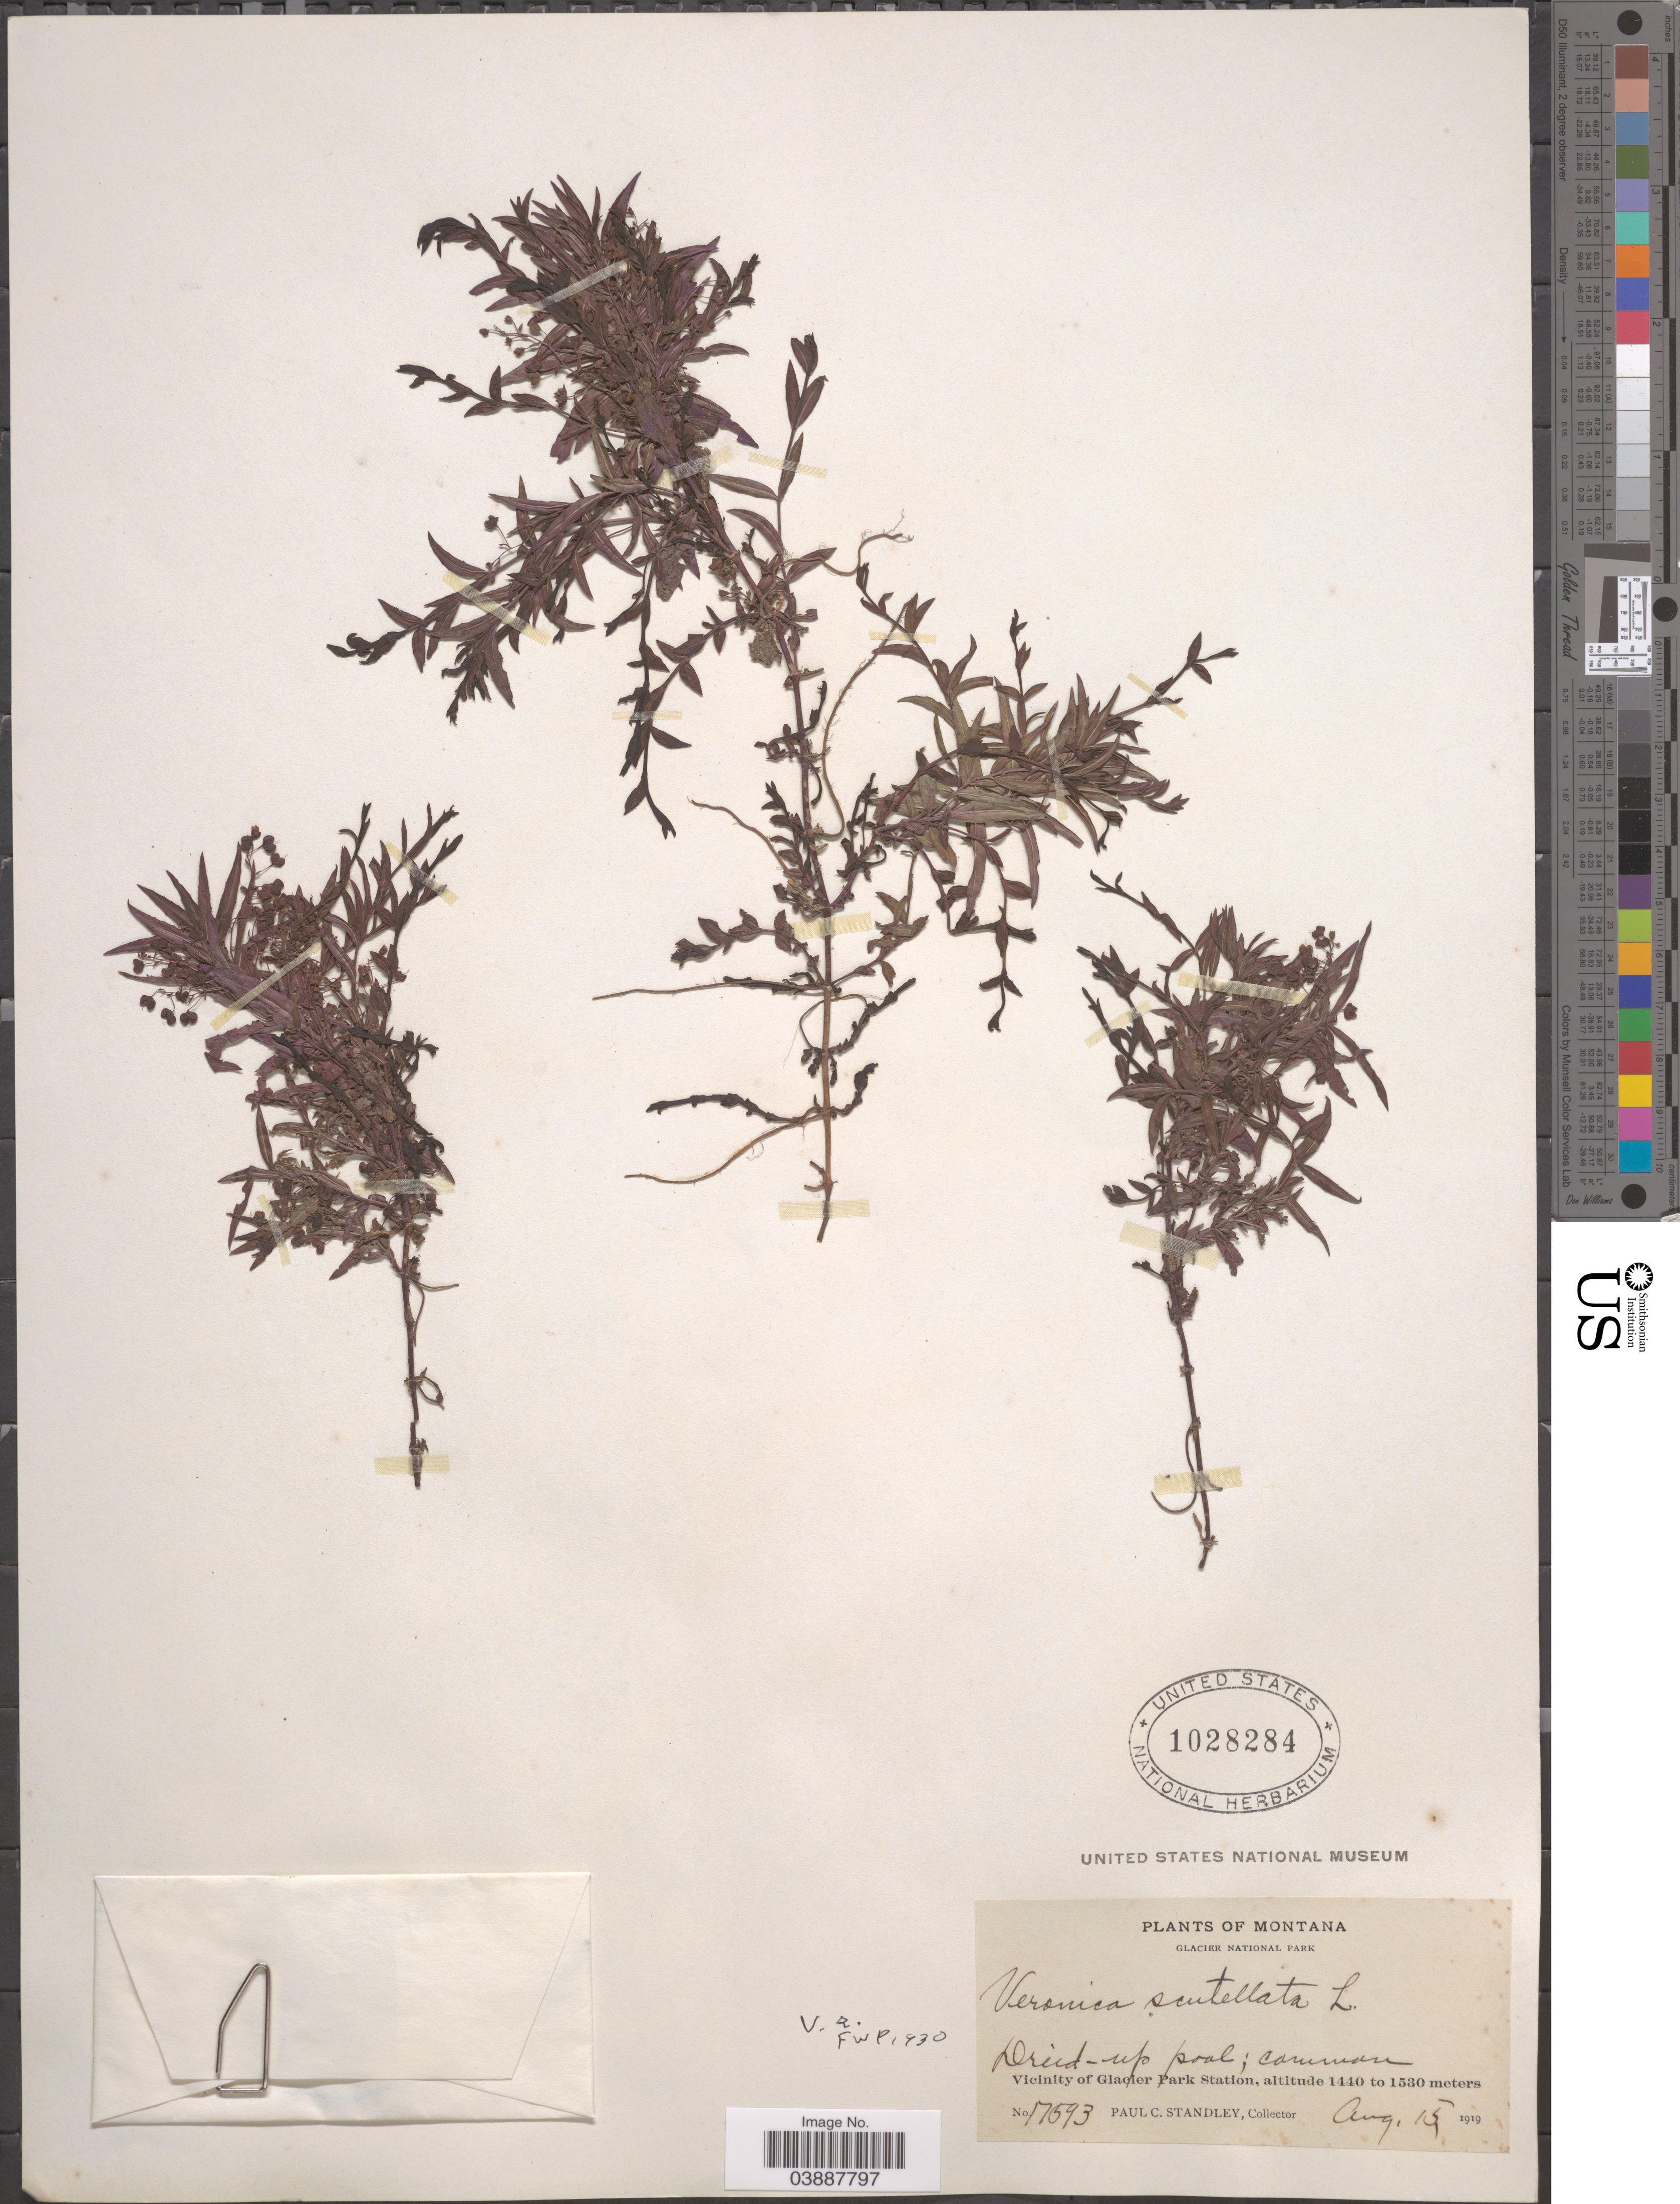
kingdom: Plantae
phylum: Tracheophyta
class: Magnoliopsida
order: Lamiales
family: Plantaginaceae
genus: Veronica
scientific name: Veronica scutellata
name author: L.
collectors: P. C. Standley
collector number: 17593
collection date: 1919-08-15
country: United States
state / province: Montana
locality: Glacier National Park. Vicinity of Glacier Park Station.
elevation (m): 1440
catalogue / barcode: US 1028284